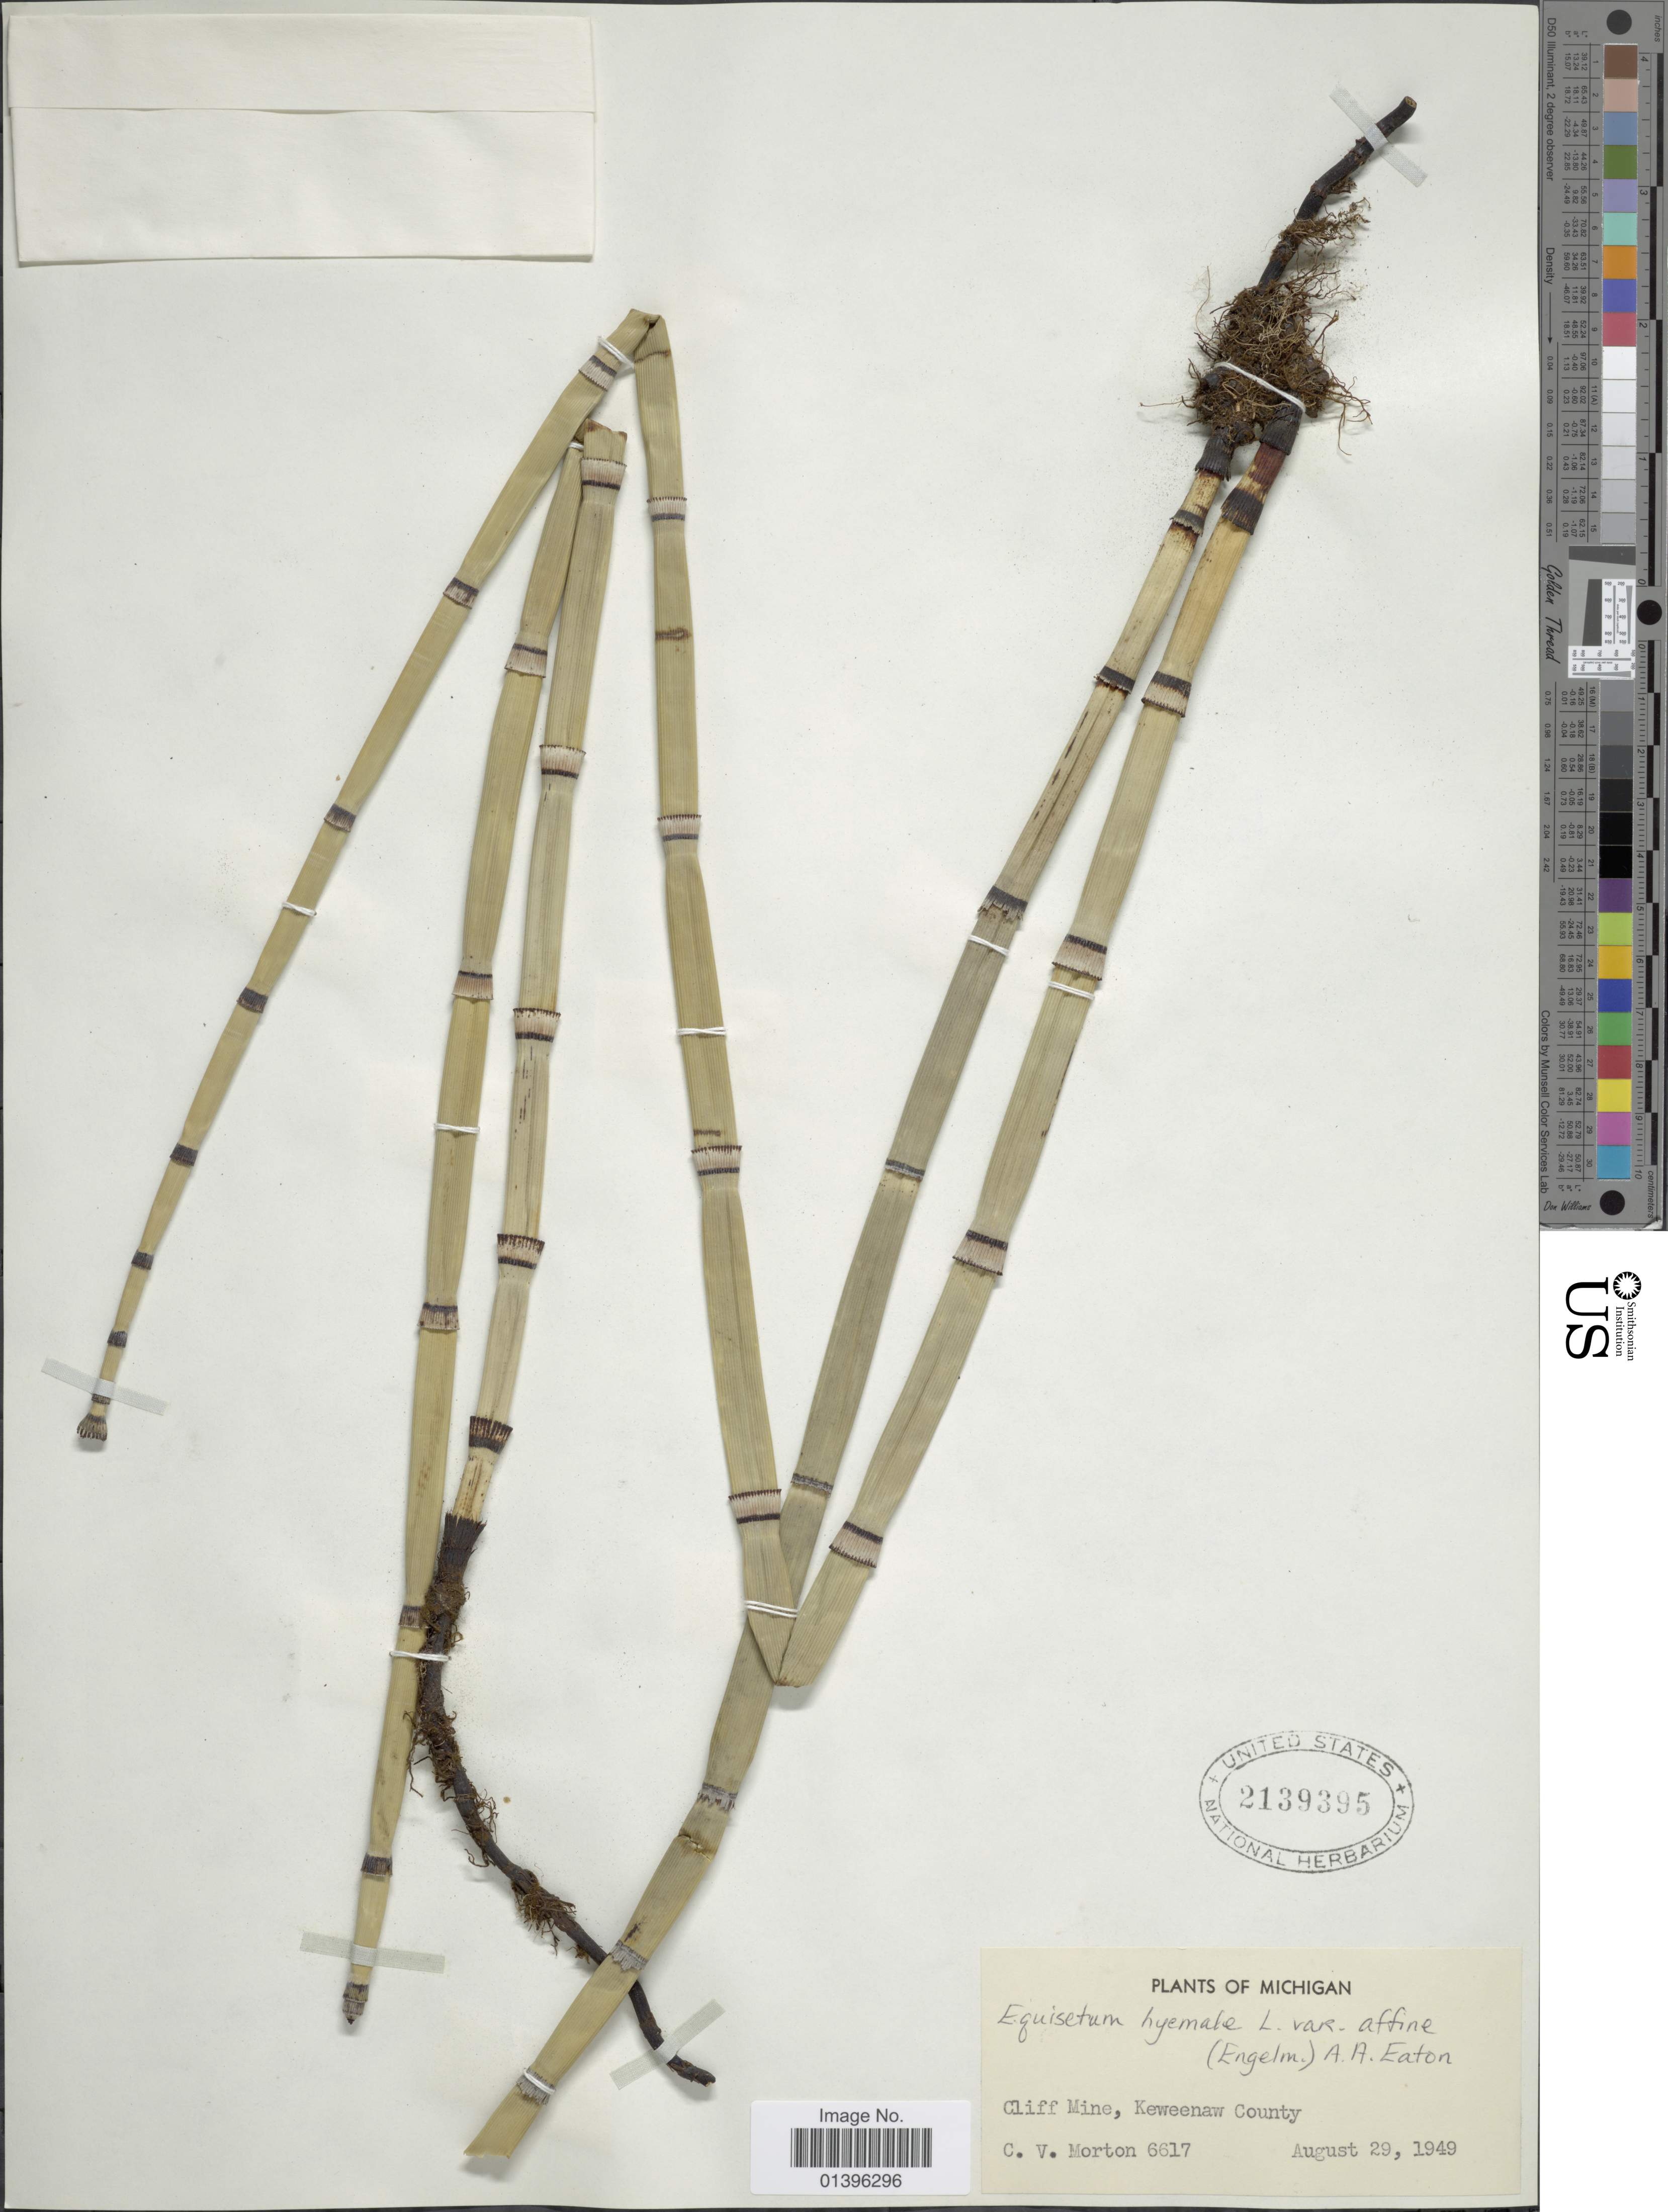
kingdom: Plantae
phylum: Tracheophyta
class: Polypodiopsida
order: Equisetales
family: Equisetaceae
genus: Equisetum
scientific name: Equisetum hyemale var. affine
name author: (Engelm.) A.A. Eaton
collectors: C. V. Morton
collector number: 6617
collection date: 1949-08-29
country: United States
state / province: Michigan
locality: Cliff Mine, Keweenaw County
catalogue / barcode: US 2139395